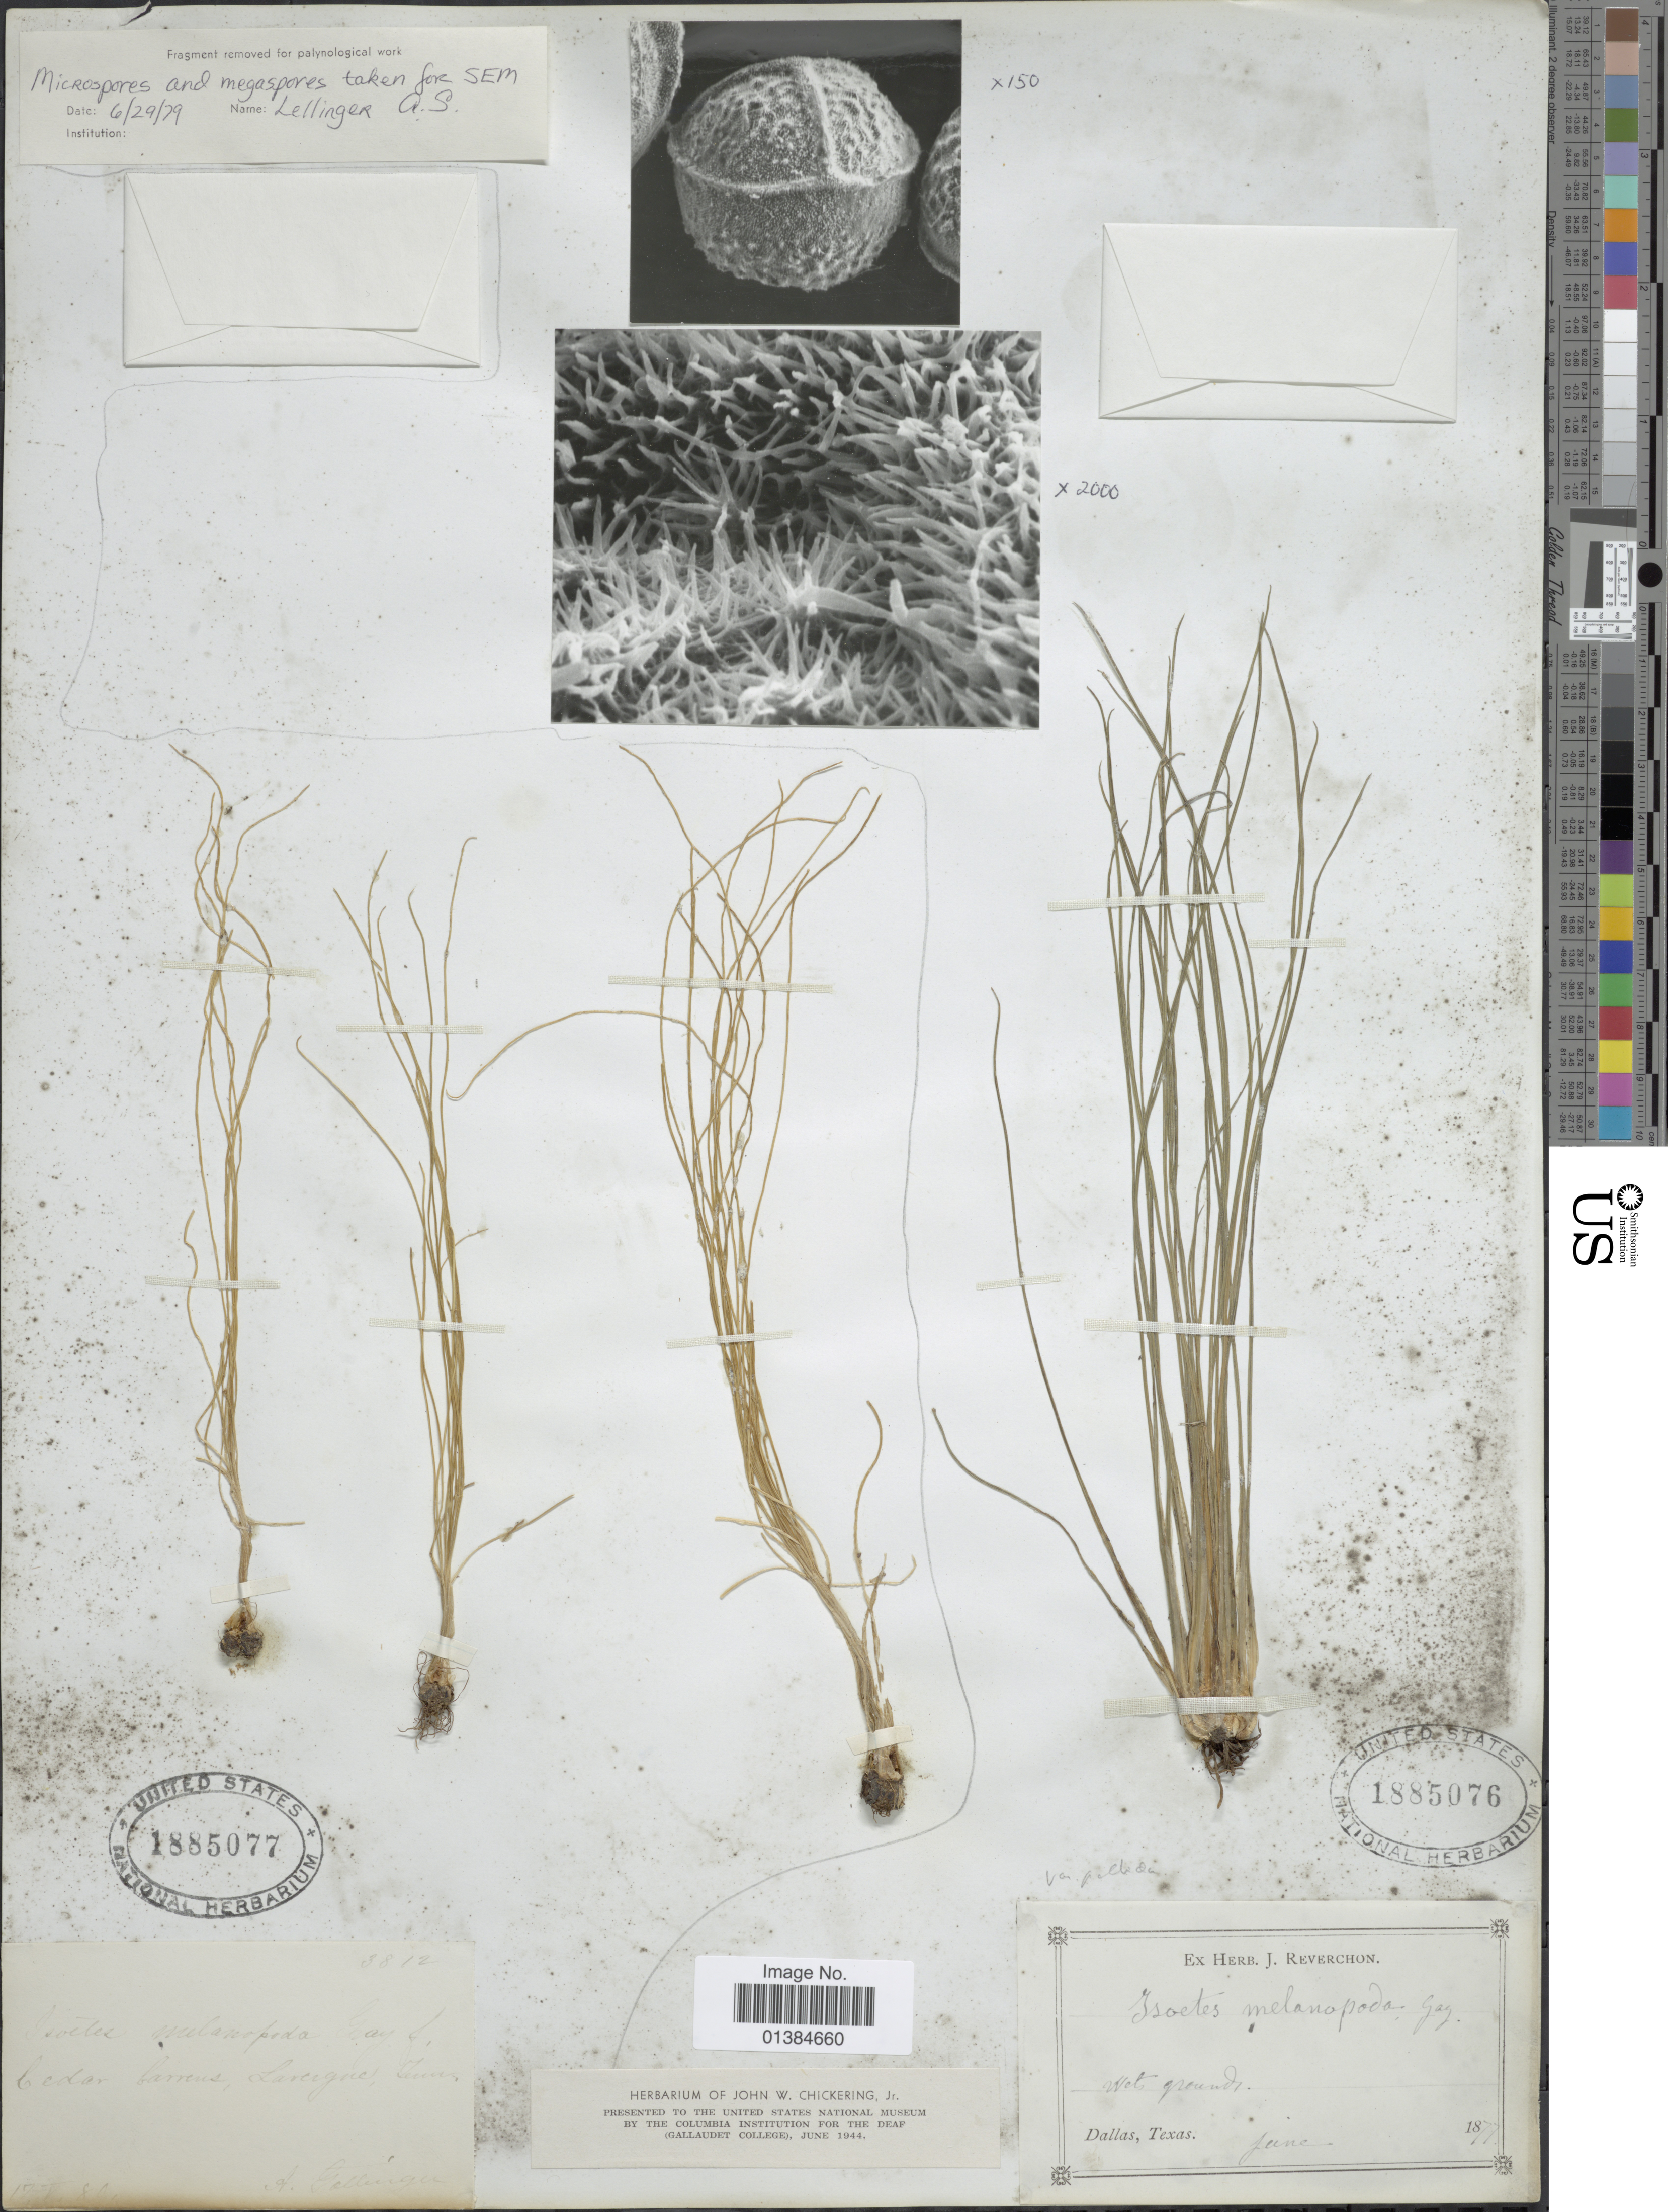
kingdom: Plantae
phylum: Tracheophyta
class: Lycopodiopsida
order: Isoetales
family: Isoetaceae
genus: Isoetes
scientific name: Isoetes melanopoda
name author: J. Gay & Durieu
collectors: A. Gallinger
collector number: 3812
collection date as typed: Transcribed d/m/y: 17/5/89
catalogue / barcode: US 1885077-2